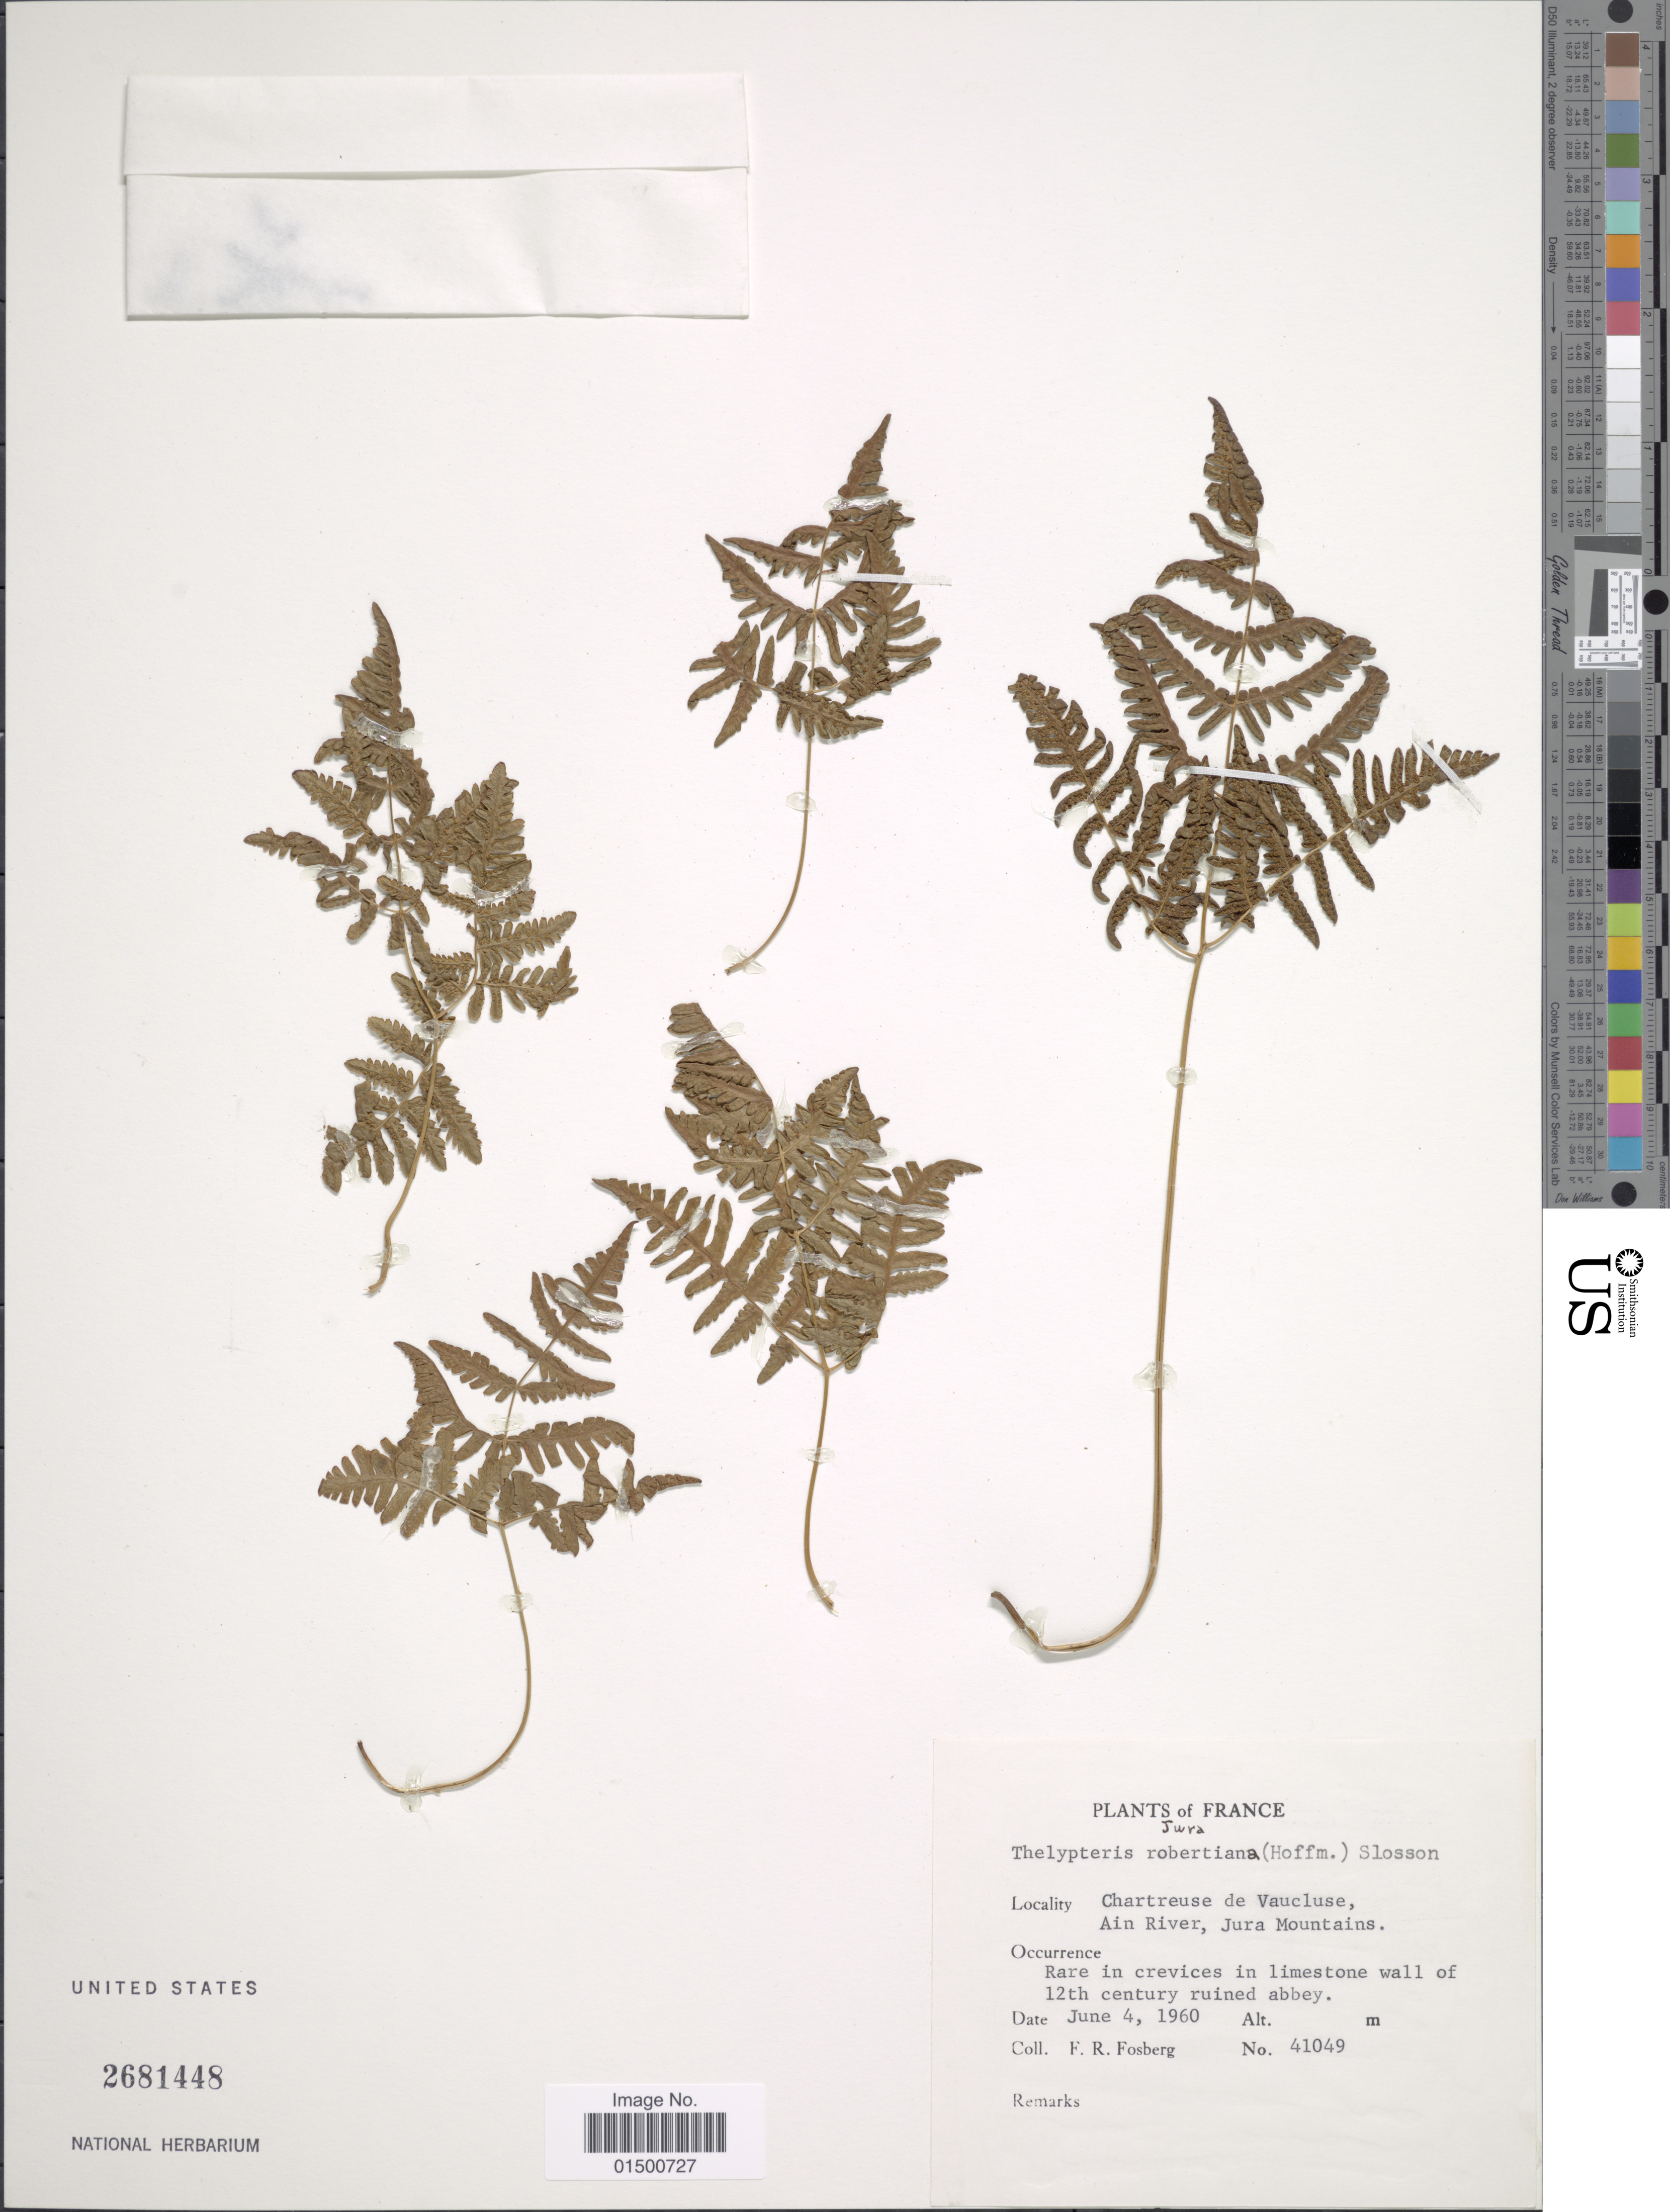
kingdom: Plantae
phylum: Tracheophyta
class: Polypodiopsida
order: Polypodiales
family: Cystopteridaceae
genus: Gymnocarpium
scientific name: Gymnocarpium robertianum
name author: (Hoffm.) Newman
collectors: F. R. Fosberg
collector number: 41049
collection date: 1960-06-04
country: France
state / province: Provence-Alpes-Côte d'Azur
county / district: Vaucluse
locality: Jura, Chartreuse de Vaucluse, Ain River, Jura Mountains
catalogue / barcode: US 2681448